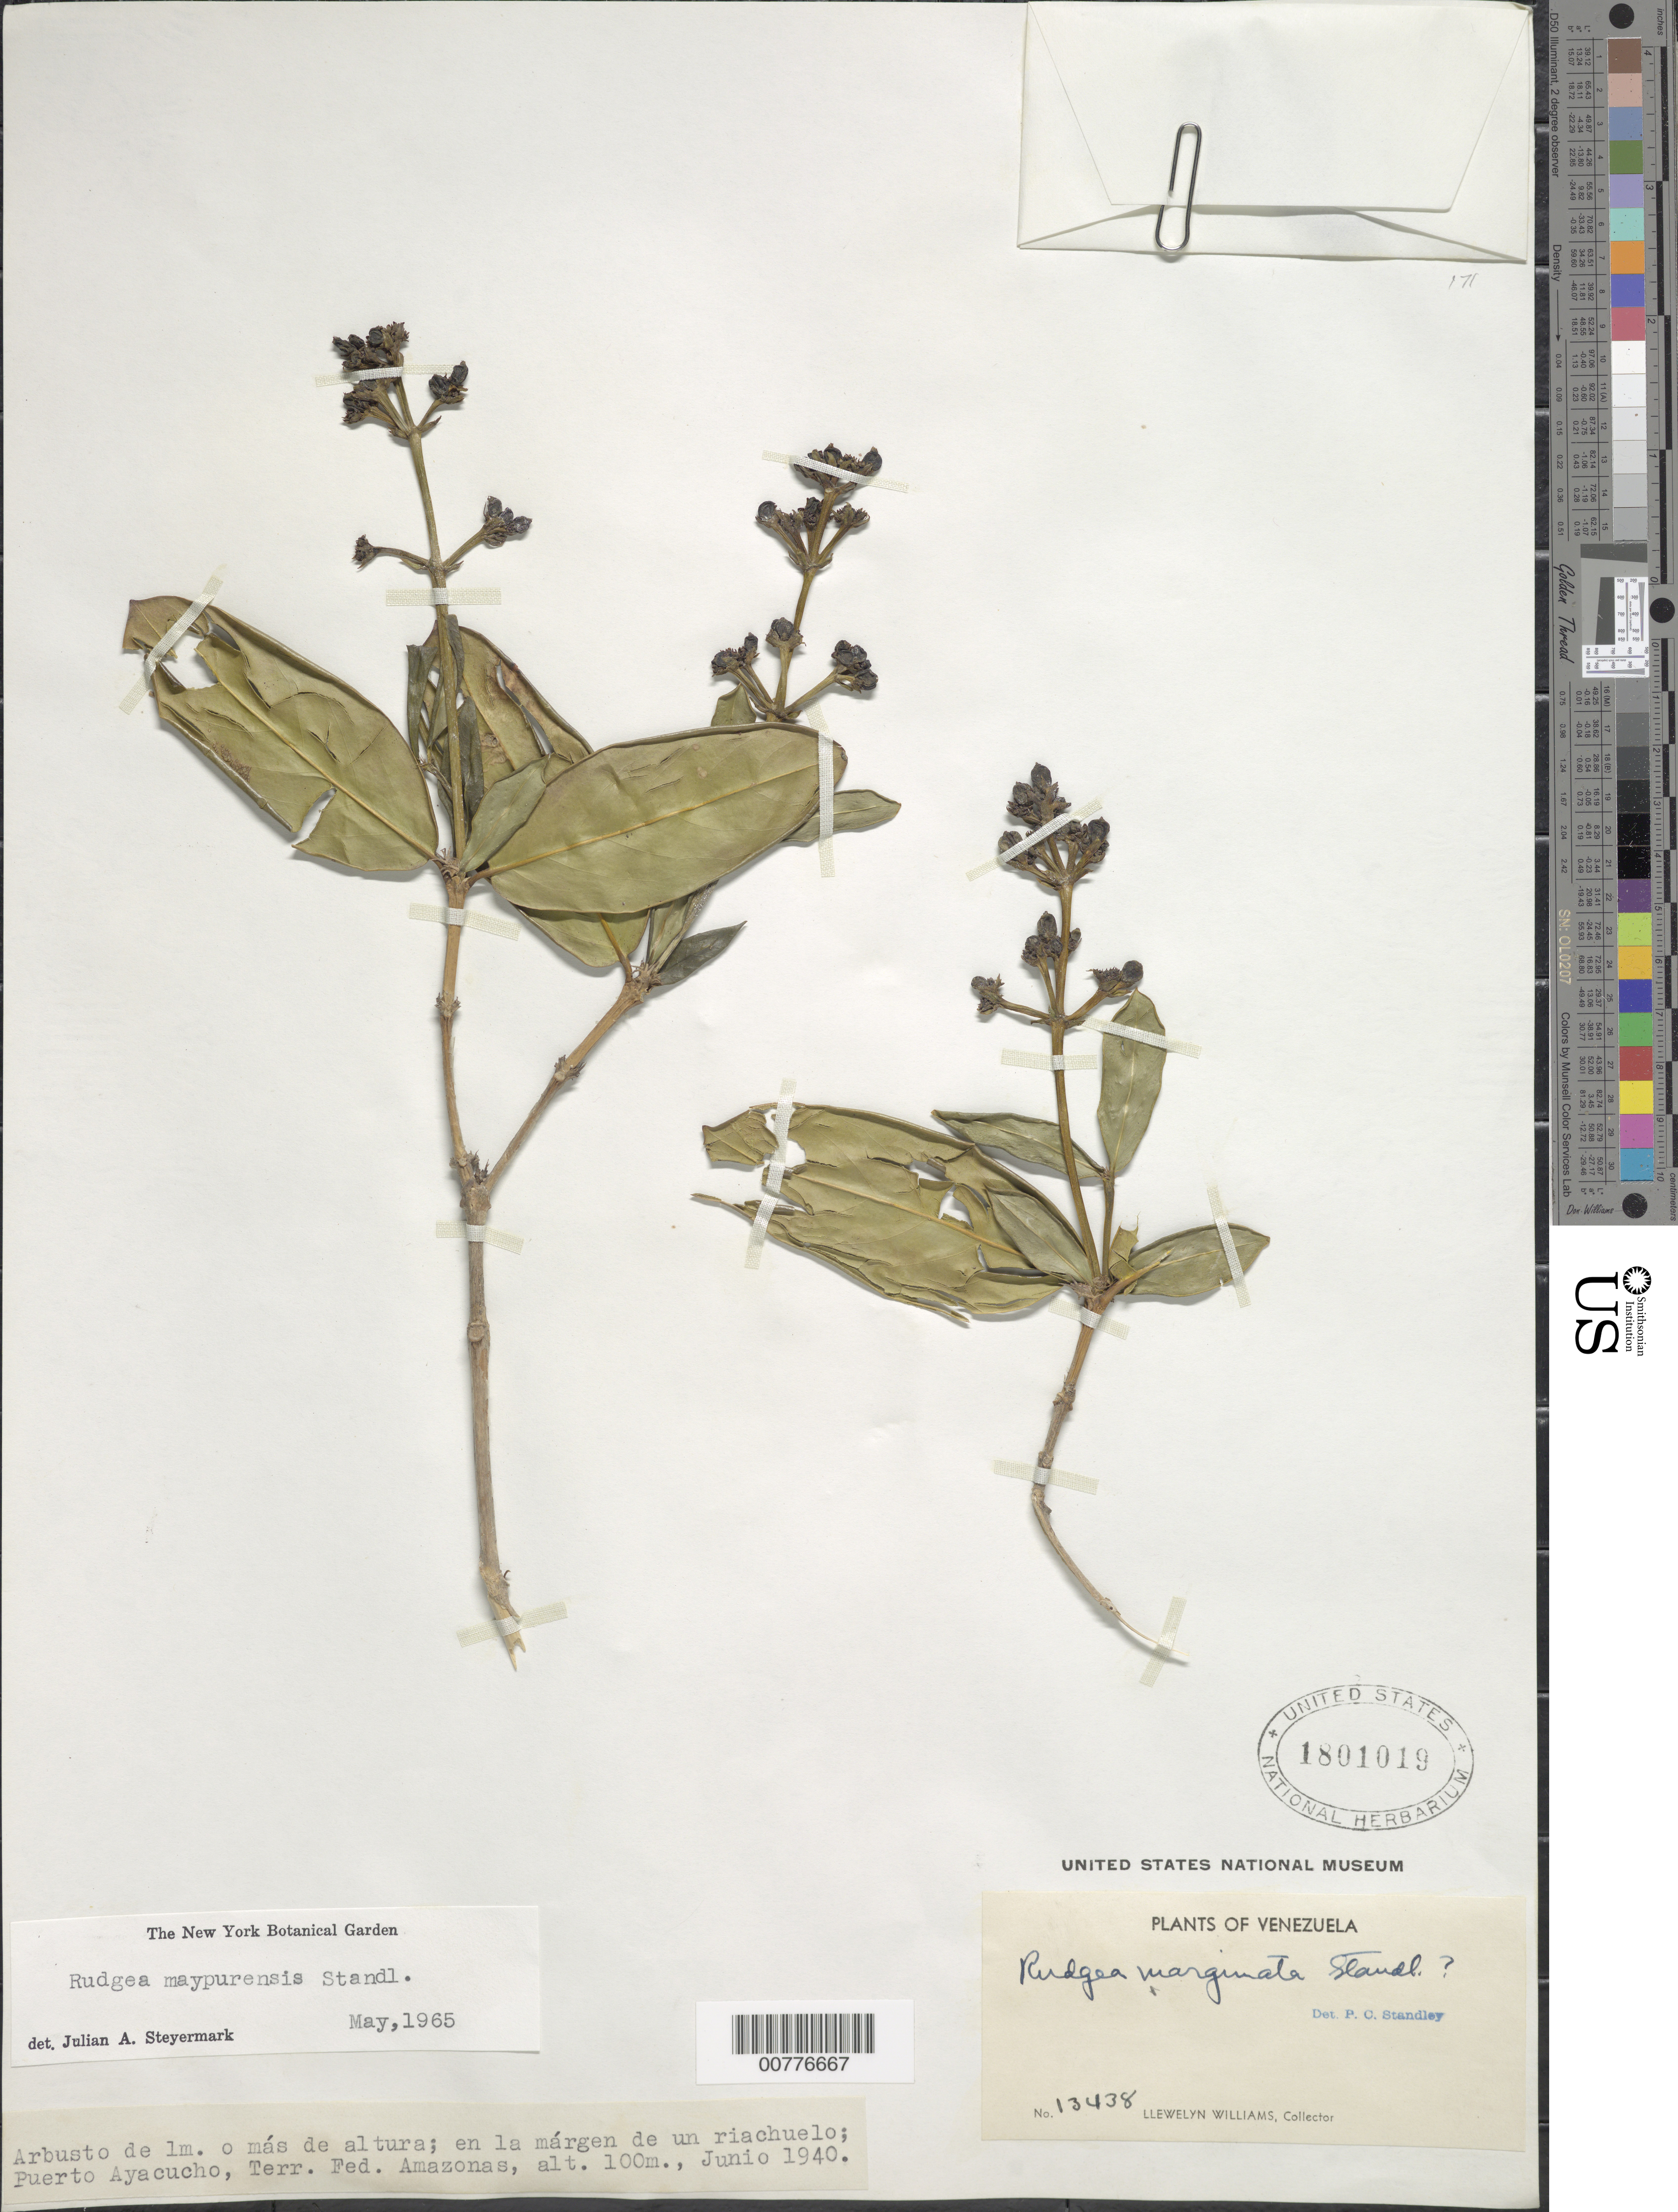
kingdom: Plantae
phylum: Tracheophyta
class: Magnoliopsida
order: Gentianales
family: Rubiaceae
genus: Rudgea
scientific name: Rudgea maypurensis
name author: Standl.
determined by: Steyermark, Julian A., (VEN)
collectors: Ll. Williams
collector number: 13438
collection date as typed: Jun-40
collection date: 1940-06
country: Venezuela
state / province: Amazonas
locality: Puerto Ayacucho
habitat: Margen de un riachuelo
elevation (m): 100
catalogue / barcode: US 1801019